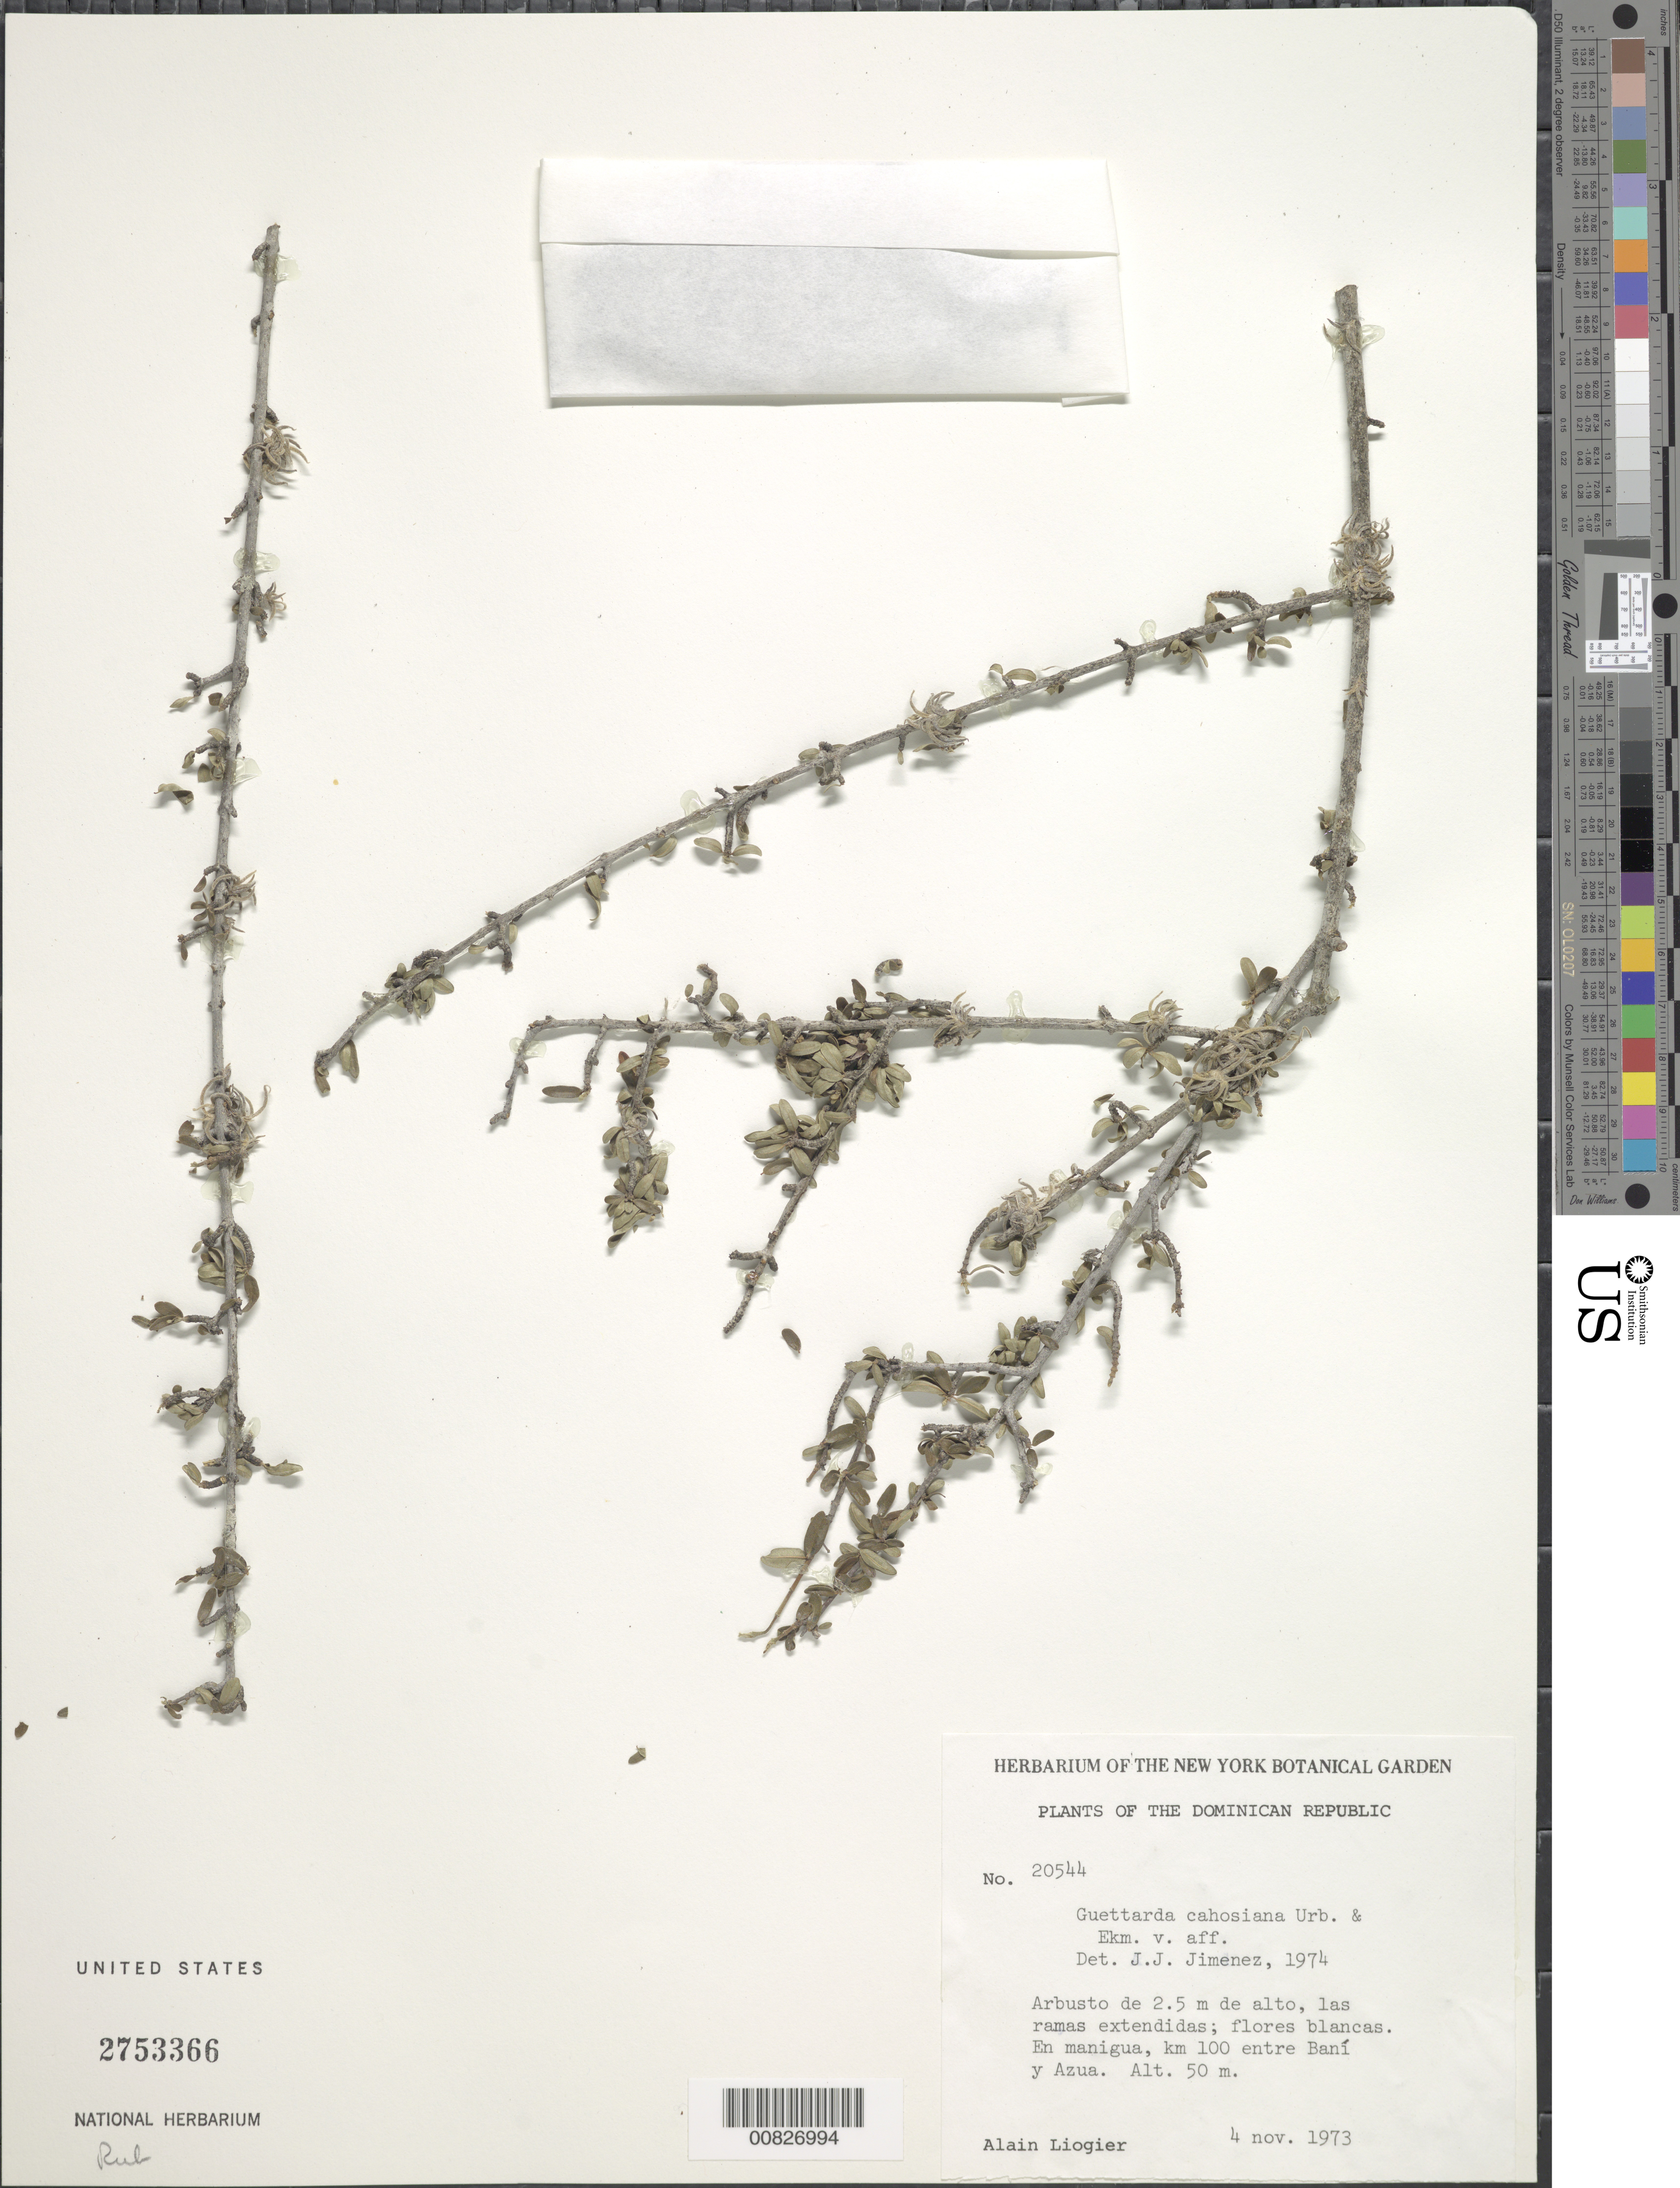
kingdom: Plantae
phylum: Tracheophyta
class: Magnoliopsida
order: Gentianales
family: Rubiaceae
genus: Guettarda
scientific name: Guettarda cahosiana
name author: Urb. & Ekman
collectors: A. H. Liogier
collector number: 20544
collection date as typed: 04 Nov 1973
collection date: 1973-11-04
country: Dominican Republic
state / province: Azua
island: Hispaniola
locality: Km 100 entre Baní and Azua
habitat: En manigua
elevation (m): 50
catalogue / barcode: US 2753366